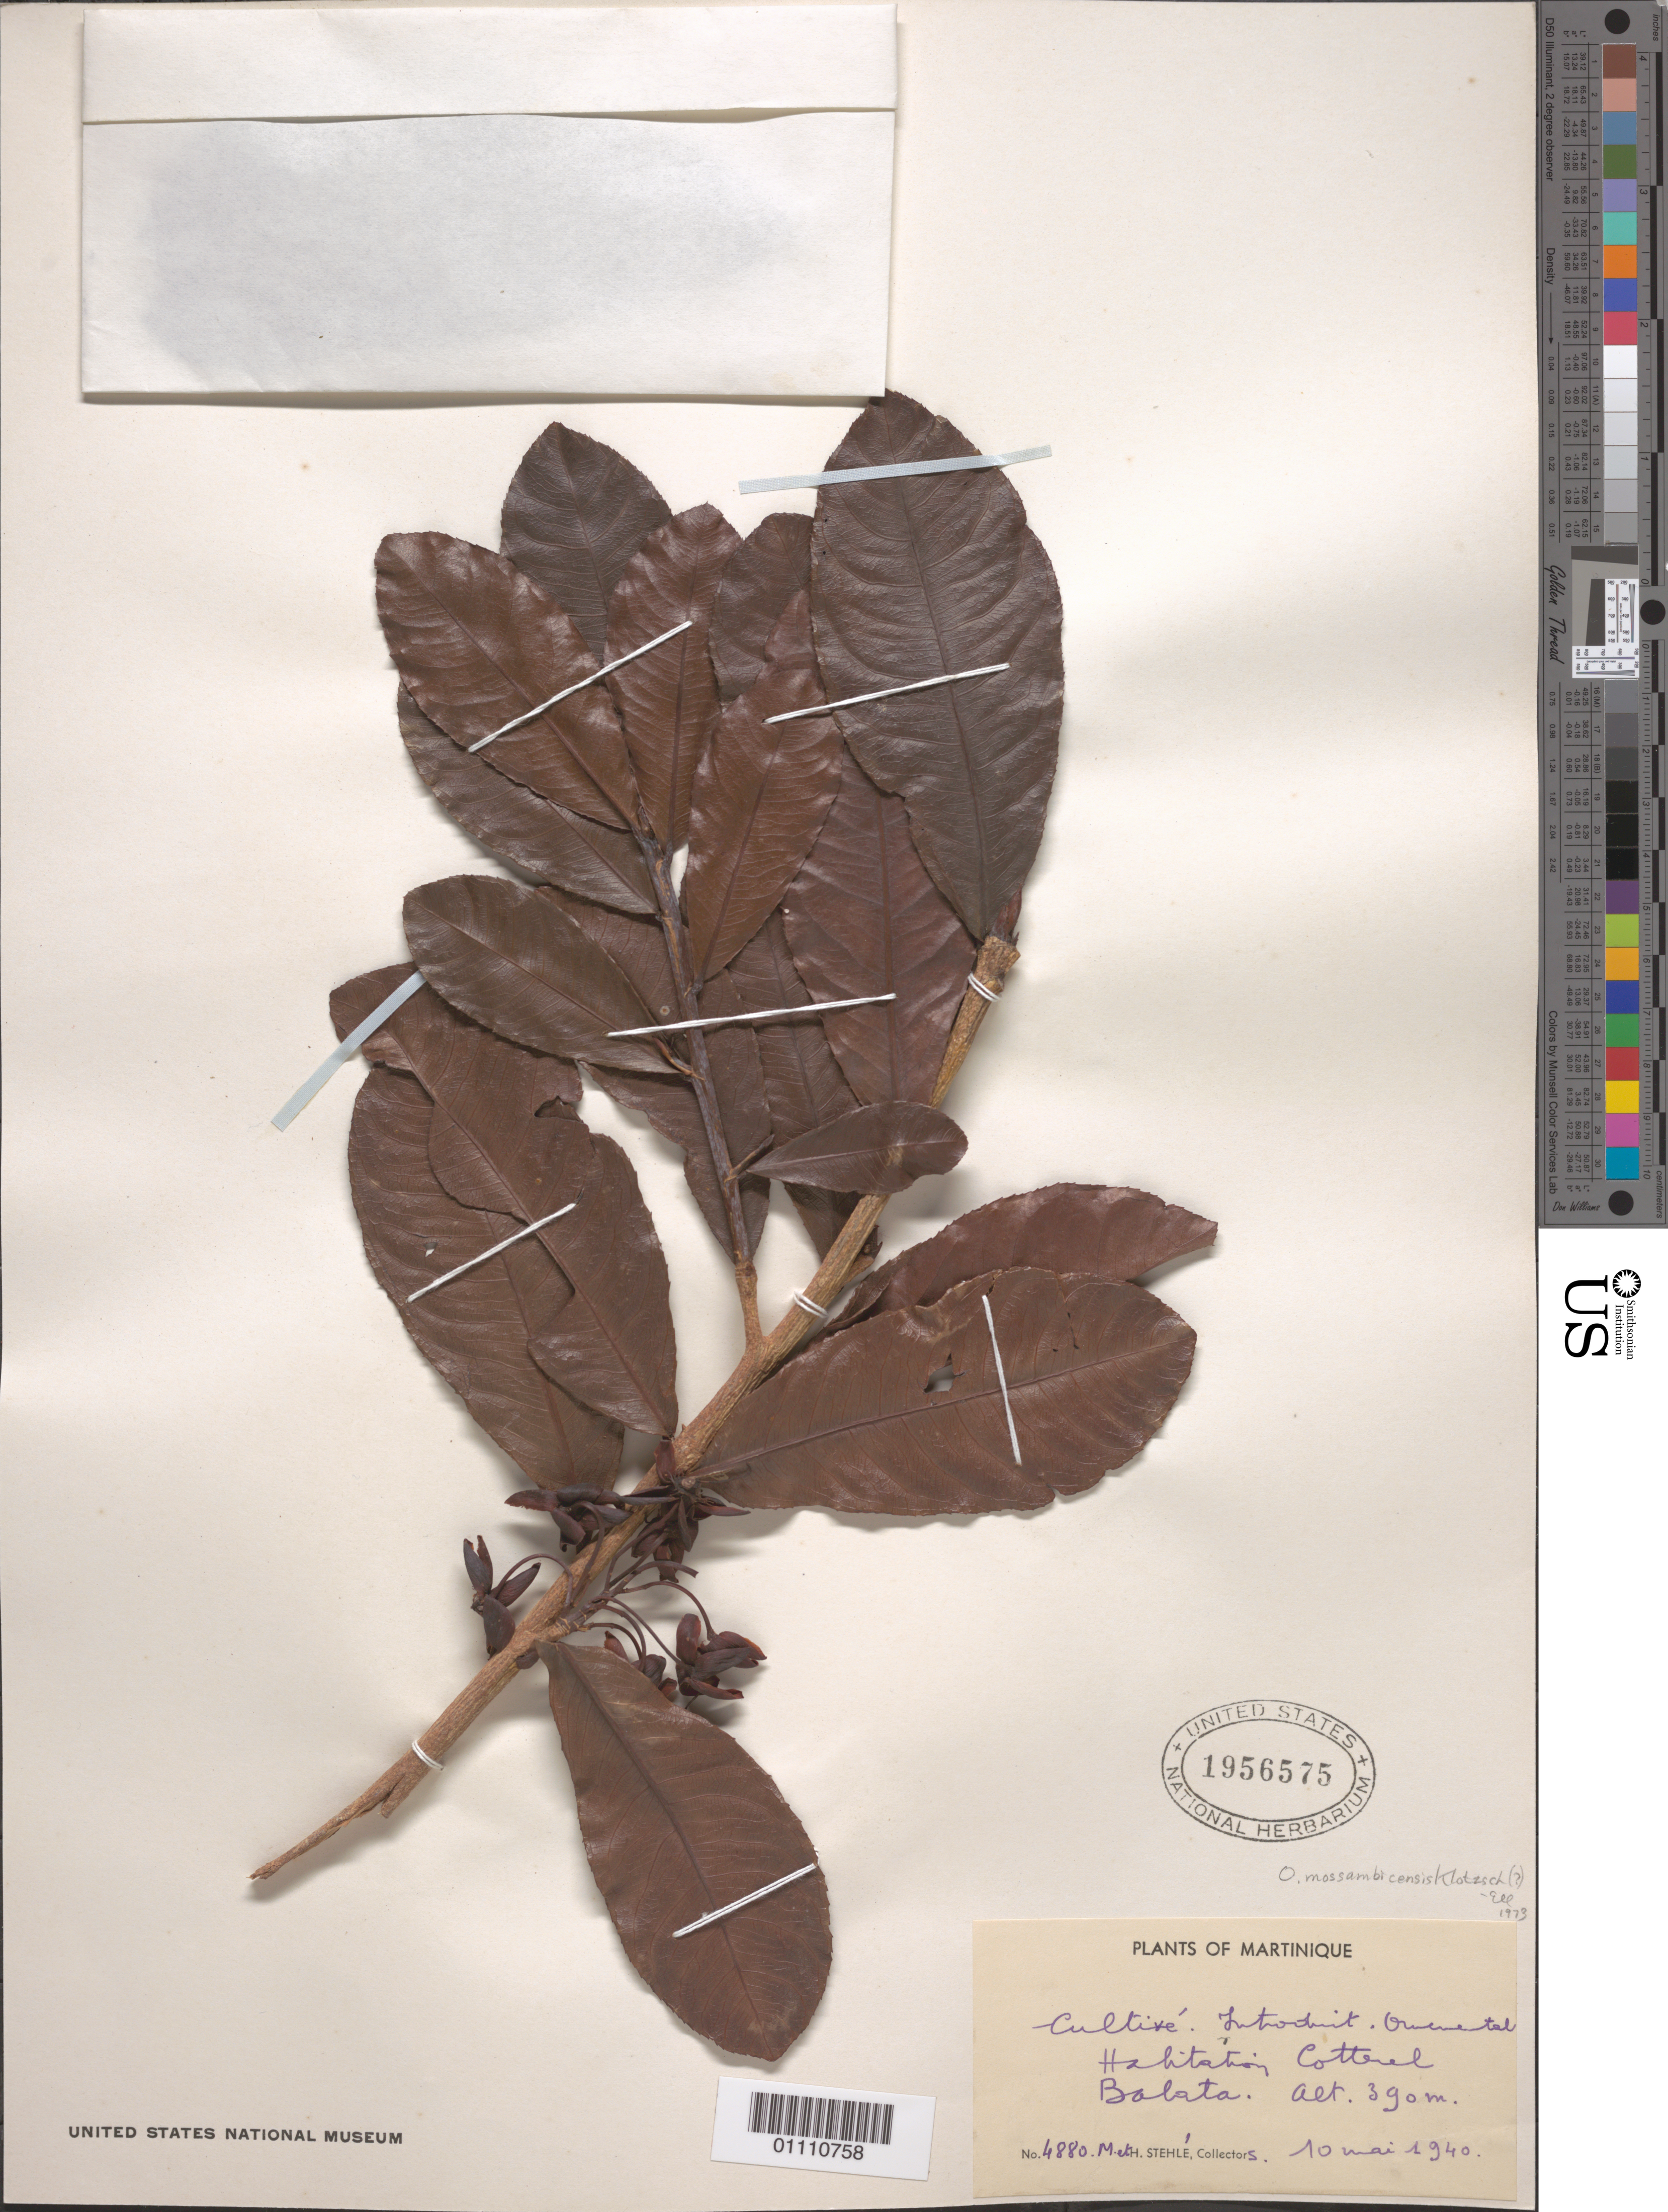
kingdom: Plantae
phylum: Tracheophyta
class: Magnoliopsida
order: Malpighiales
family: Ochnaceae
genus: Ochna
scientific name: Ochna mossambicensis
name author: Klotzsch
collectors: M. Stehlé & H. Stehlé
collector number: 4880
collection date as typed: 10 May 1940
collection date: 1940-05-10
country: Martinique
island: Martinique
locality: Balata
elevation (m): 390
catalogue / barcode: US 1956575